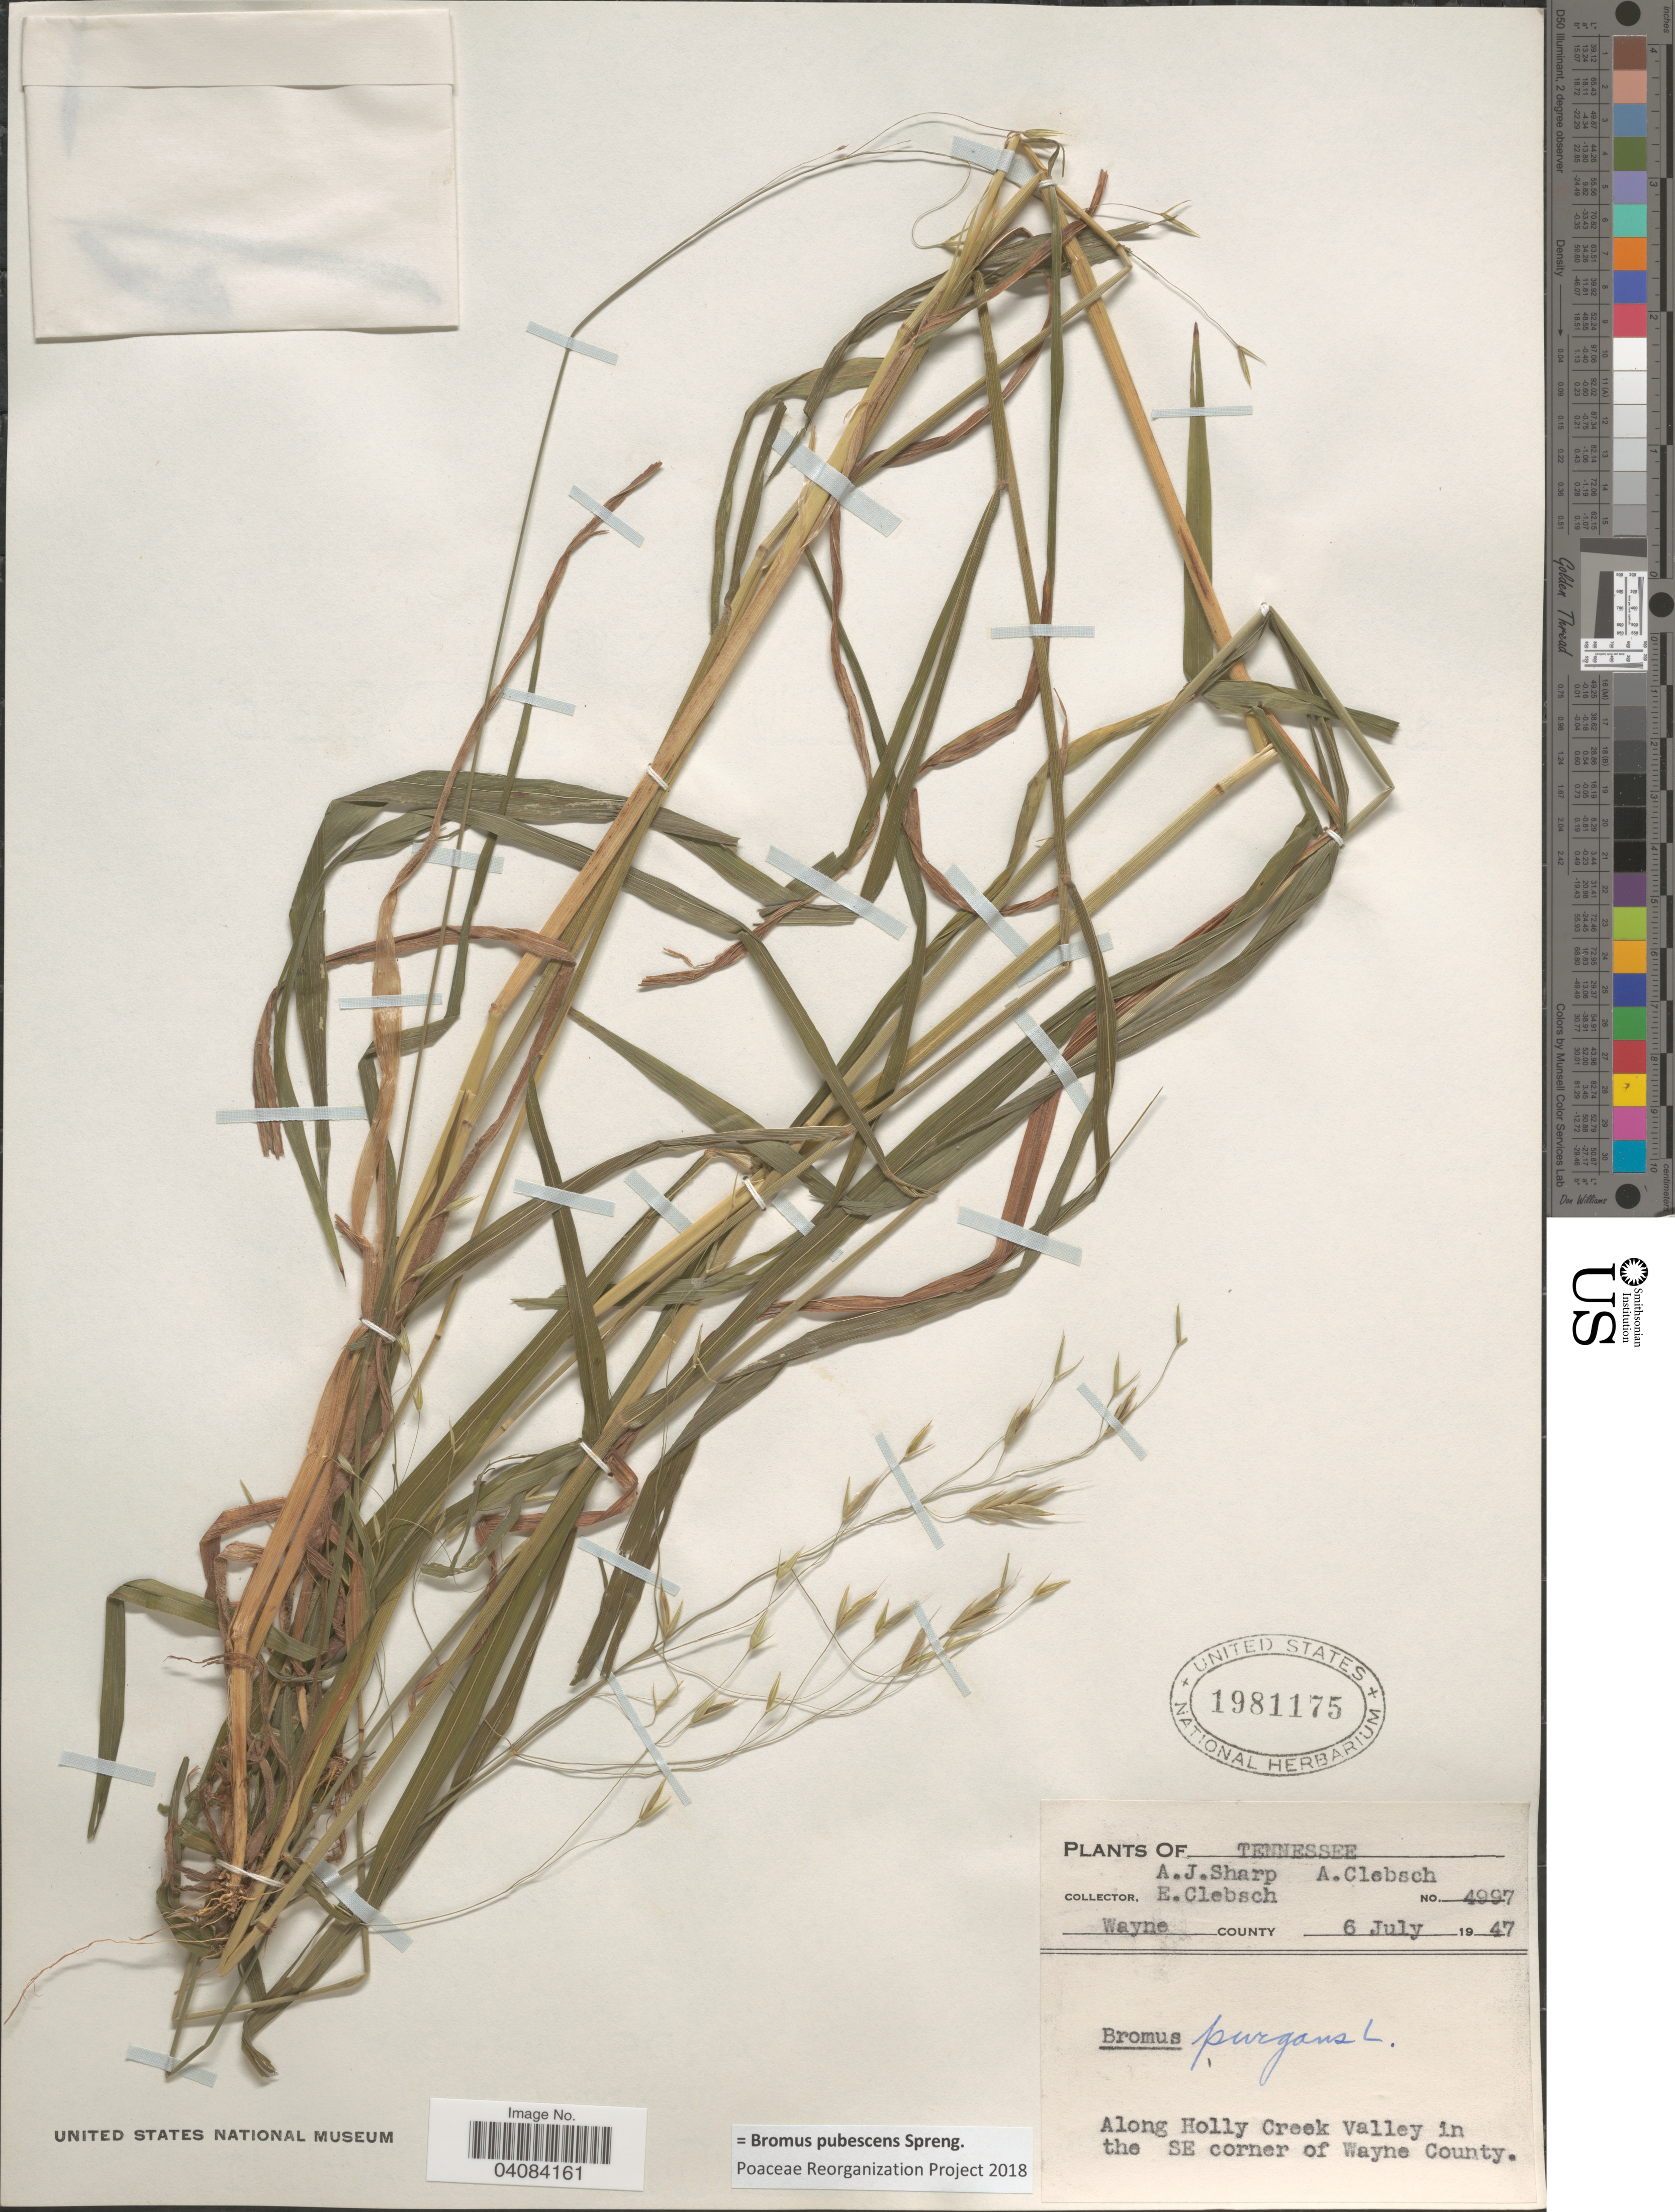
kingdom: Plantae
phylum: Tracheophyta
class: Liliopsida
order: Poales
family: Poaceae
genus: Bromus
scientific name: Bromus pubescens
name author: Muhl. ex Willd.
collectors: A. J. Sharp, E. Clebsch & A. Clebsch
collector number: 4997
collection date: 1947-07-06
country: United States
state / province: Tennessee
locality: Wayne County. Along Holly Creek Valley in the SE corner of Wayne County.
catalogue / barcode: US 1981175